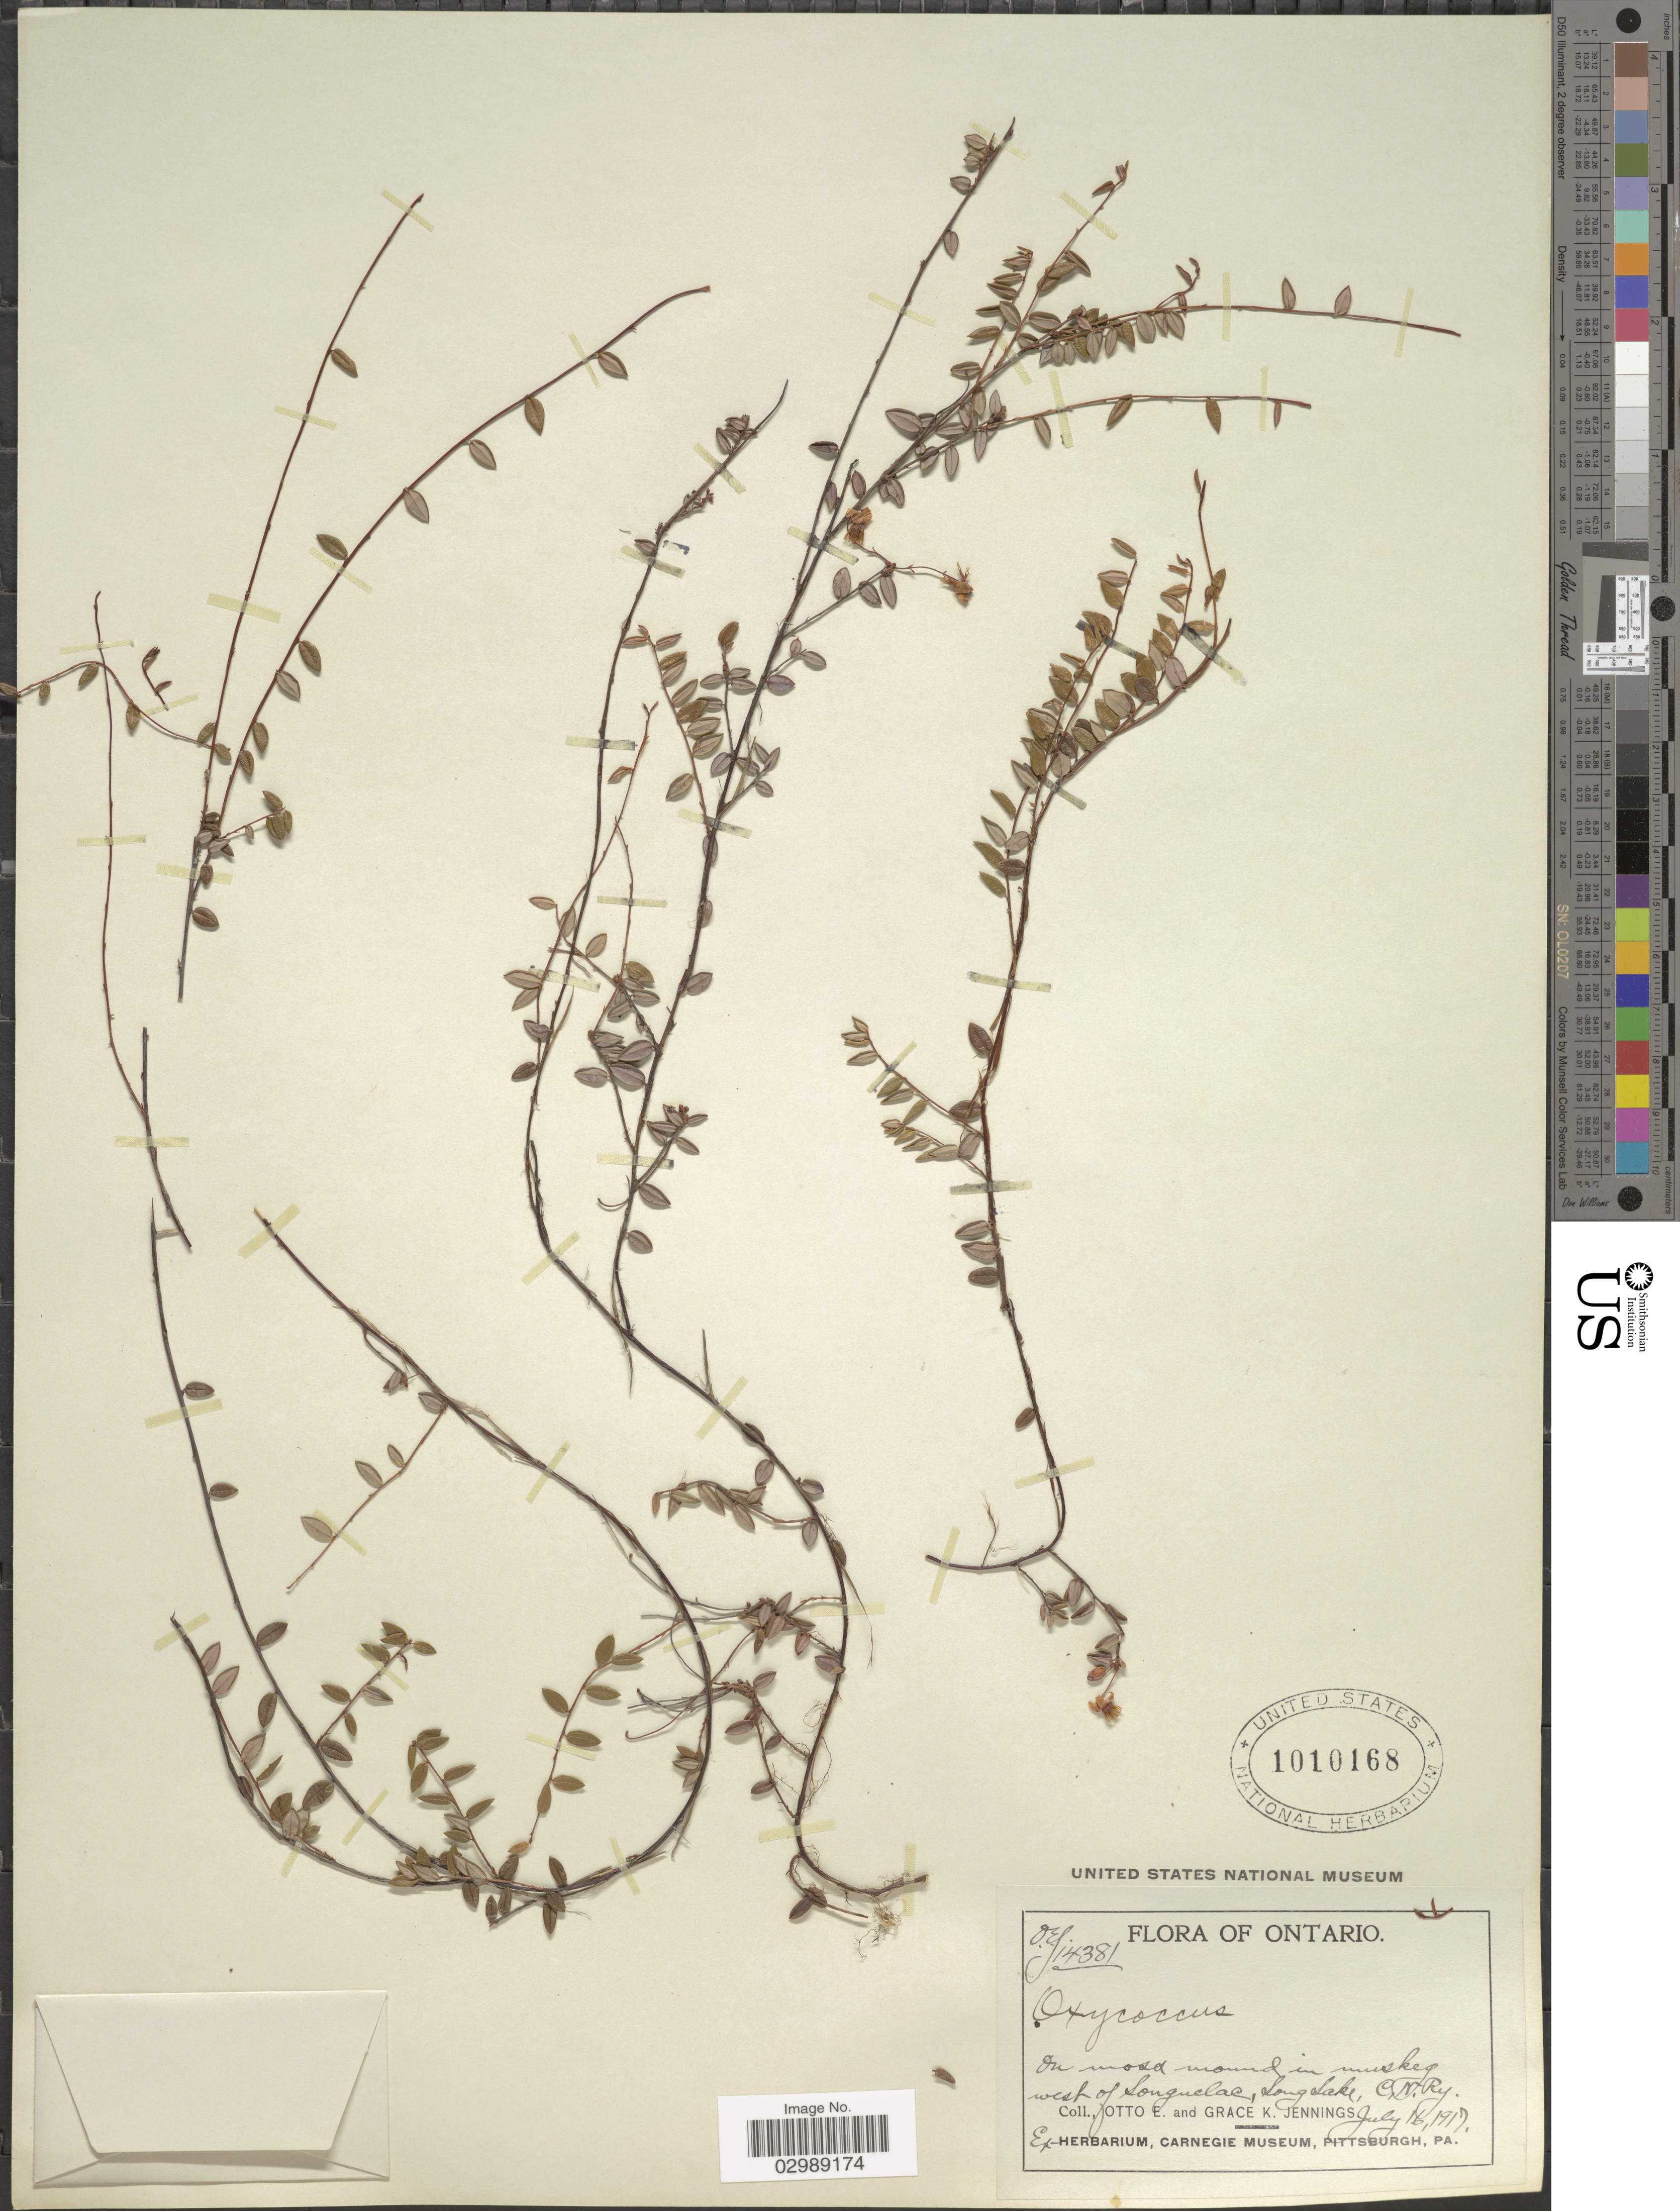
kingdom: Plantae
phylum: Tracheophyta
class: Magnoliopsida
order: Ericales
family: Ericaceae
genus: Vaccinium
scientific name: Vaccinium oxycoccos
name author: L.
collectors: O. E. Jennings & G. K. Jennings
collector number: OEJ 14381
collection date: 1917-07-16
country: Canada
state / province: Ontario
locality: On moss round in muskeg west of Longuelac, Long Lake, C.N. Ry.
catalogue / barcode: US 1010168